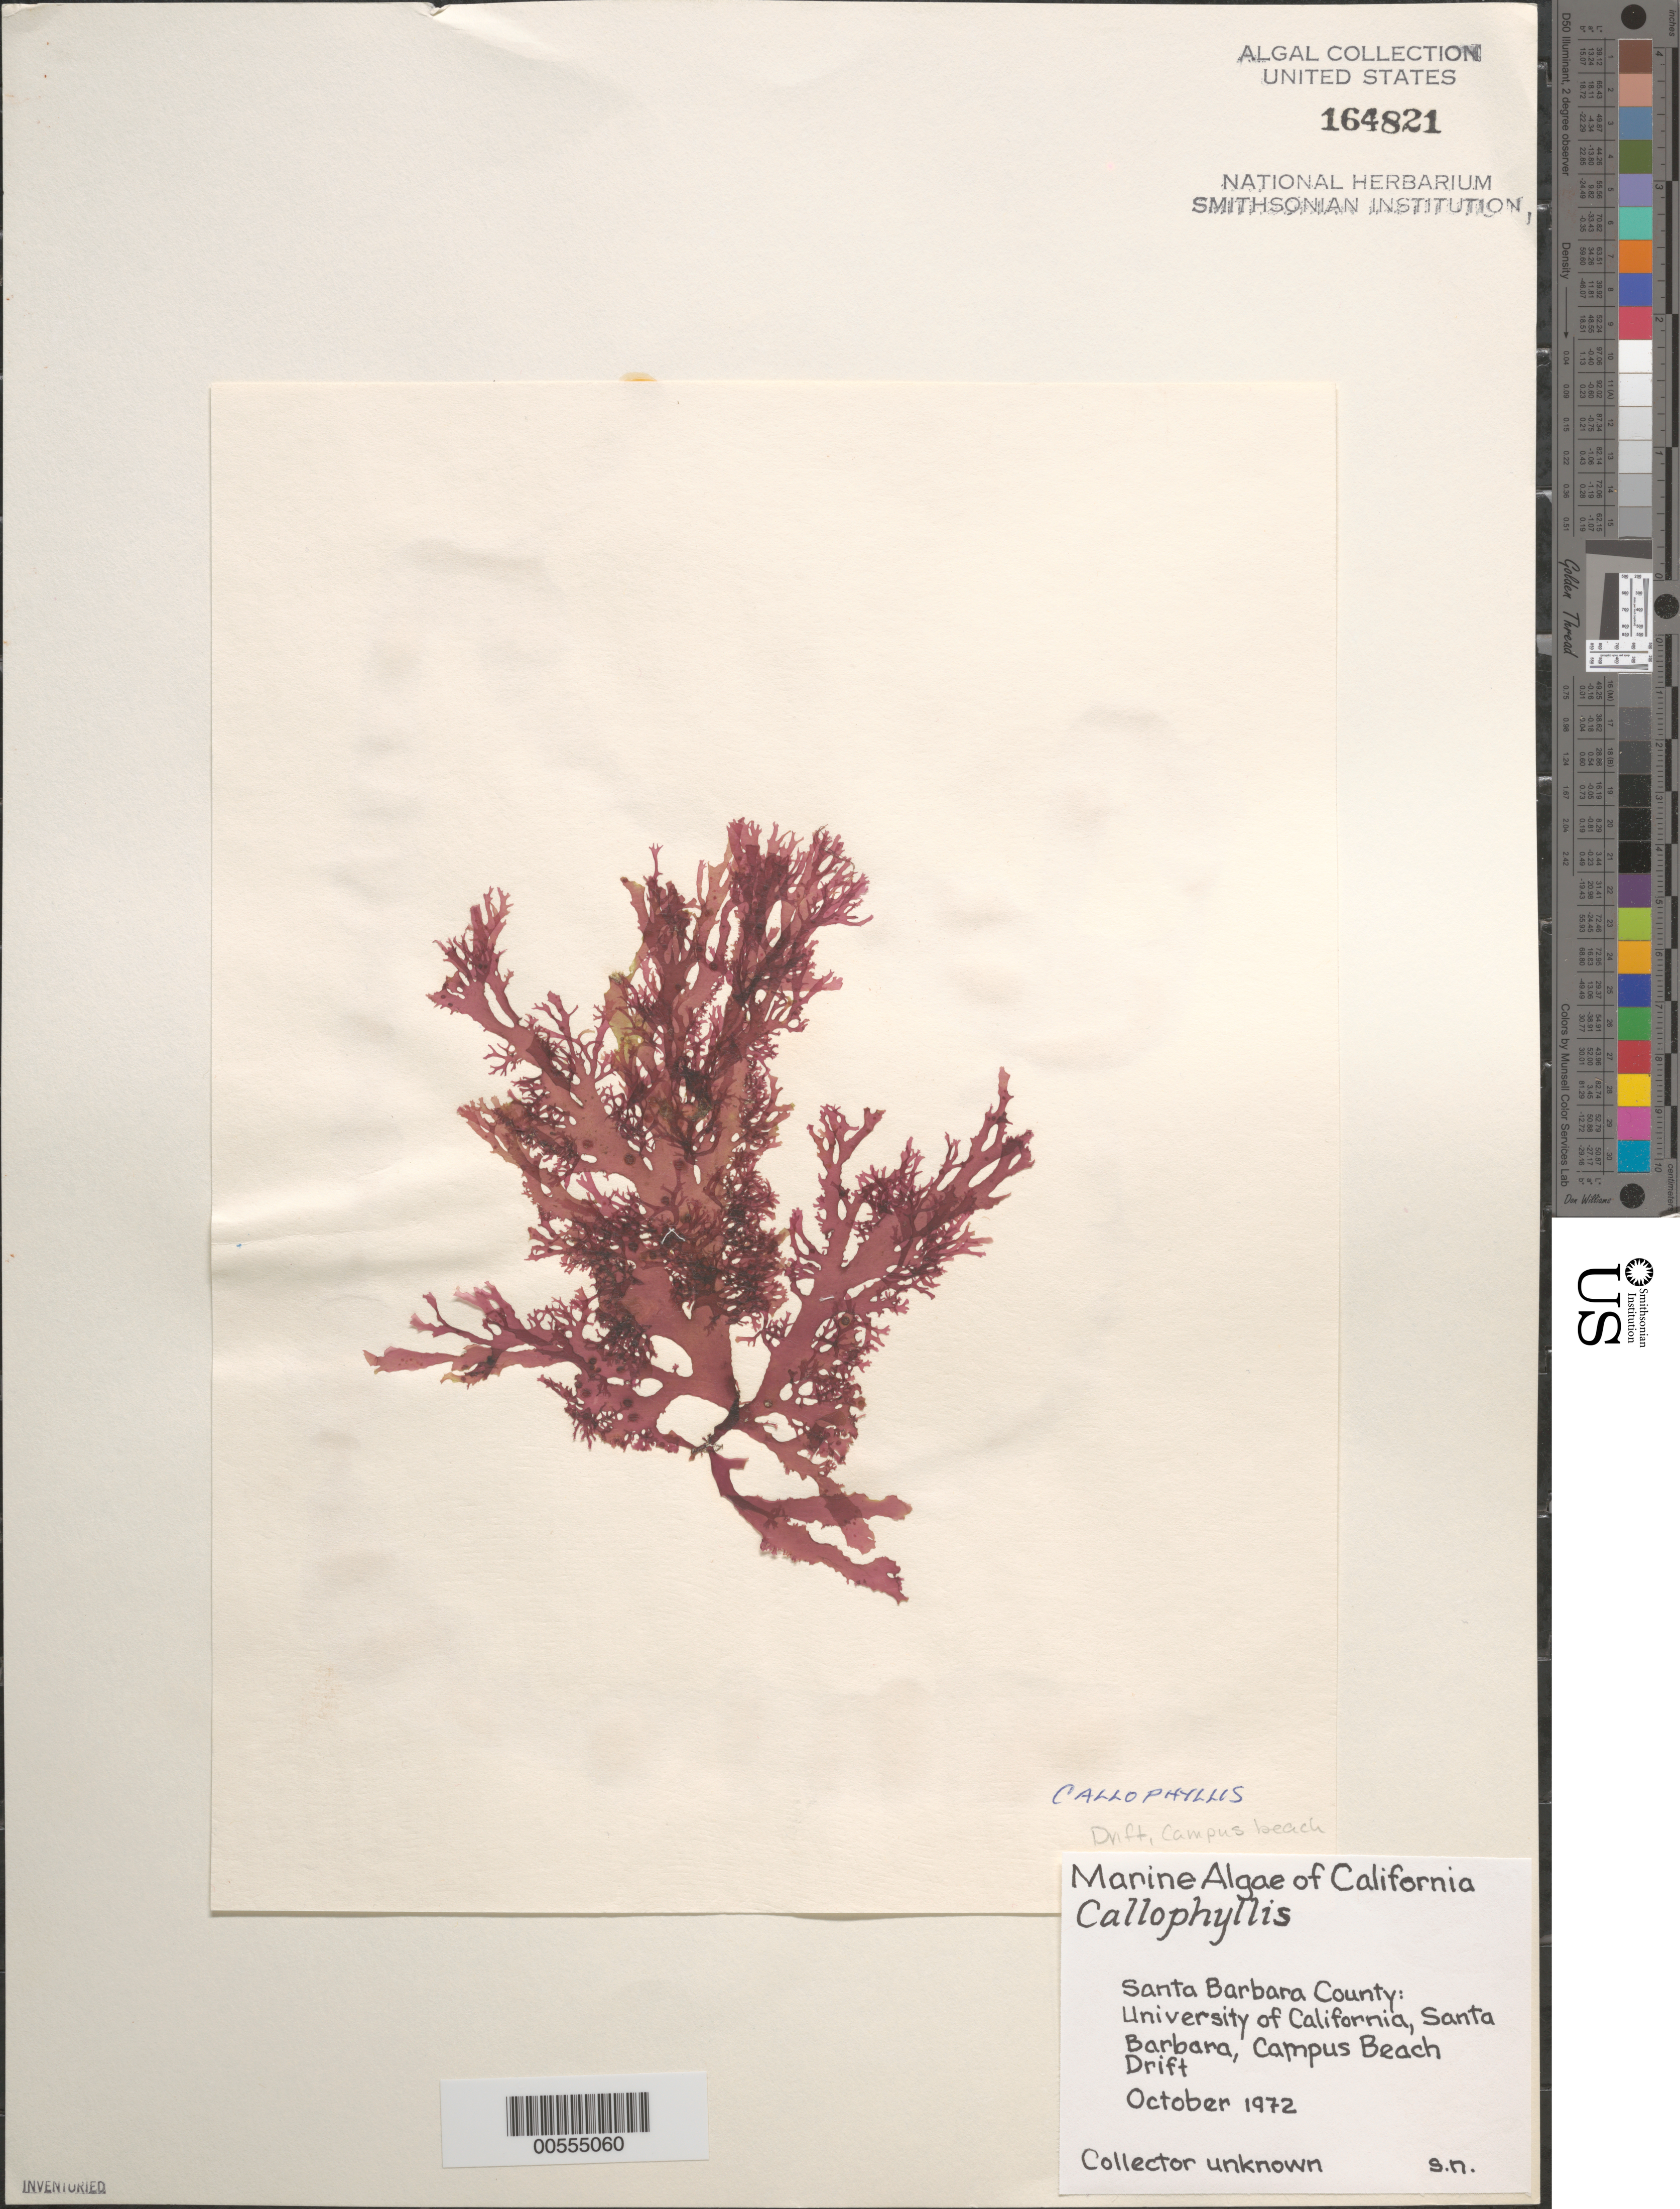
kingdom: Plantae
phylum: Rhodophyta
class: Florideophyceae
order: Gigartinales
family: Kallymeniaceae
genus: Callophyllis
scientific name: Callophyllis sp.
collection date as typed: Oct 1972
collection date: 1972-10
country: United States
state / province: California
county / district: Santa Barbara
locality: Campus Beach, Santa Barbara, University of California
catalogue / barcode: US 164821